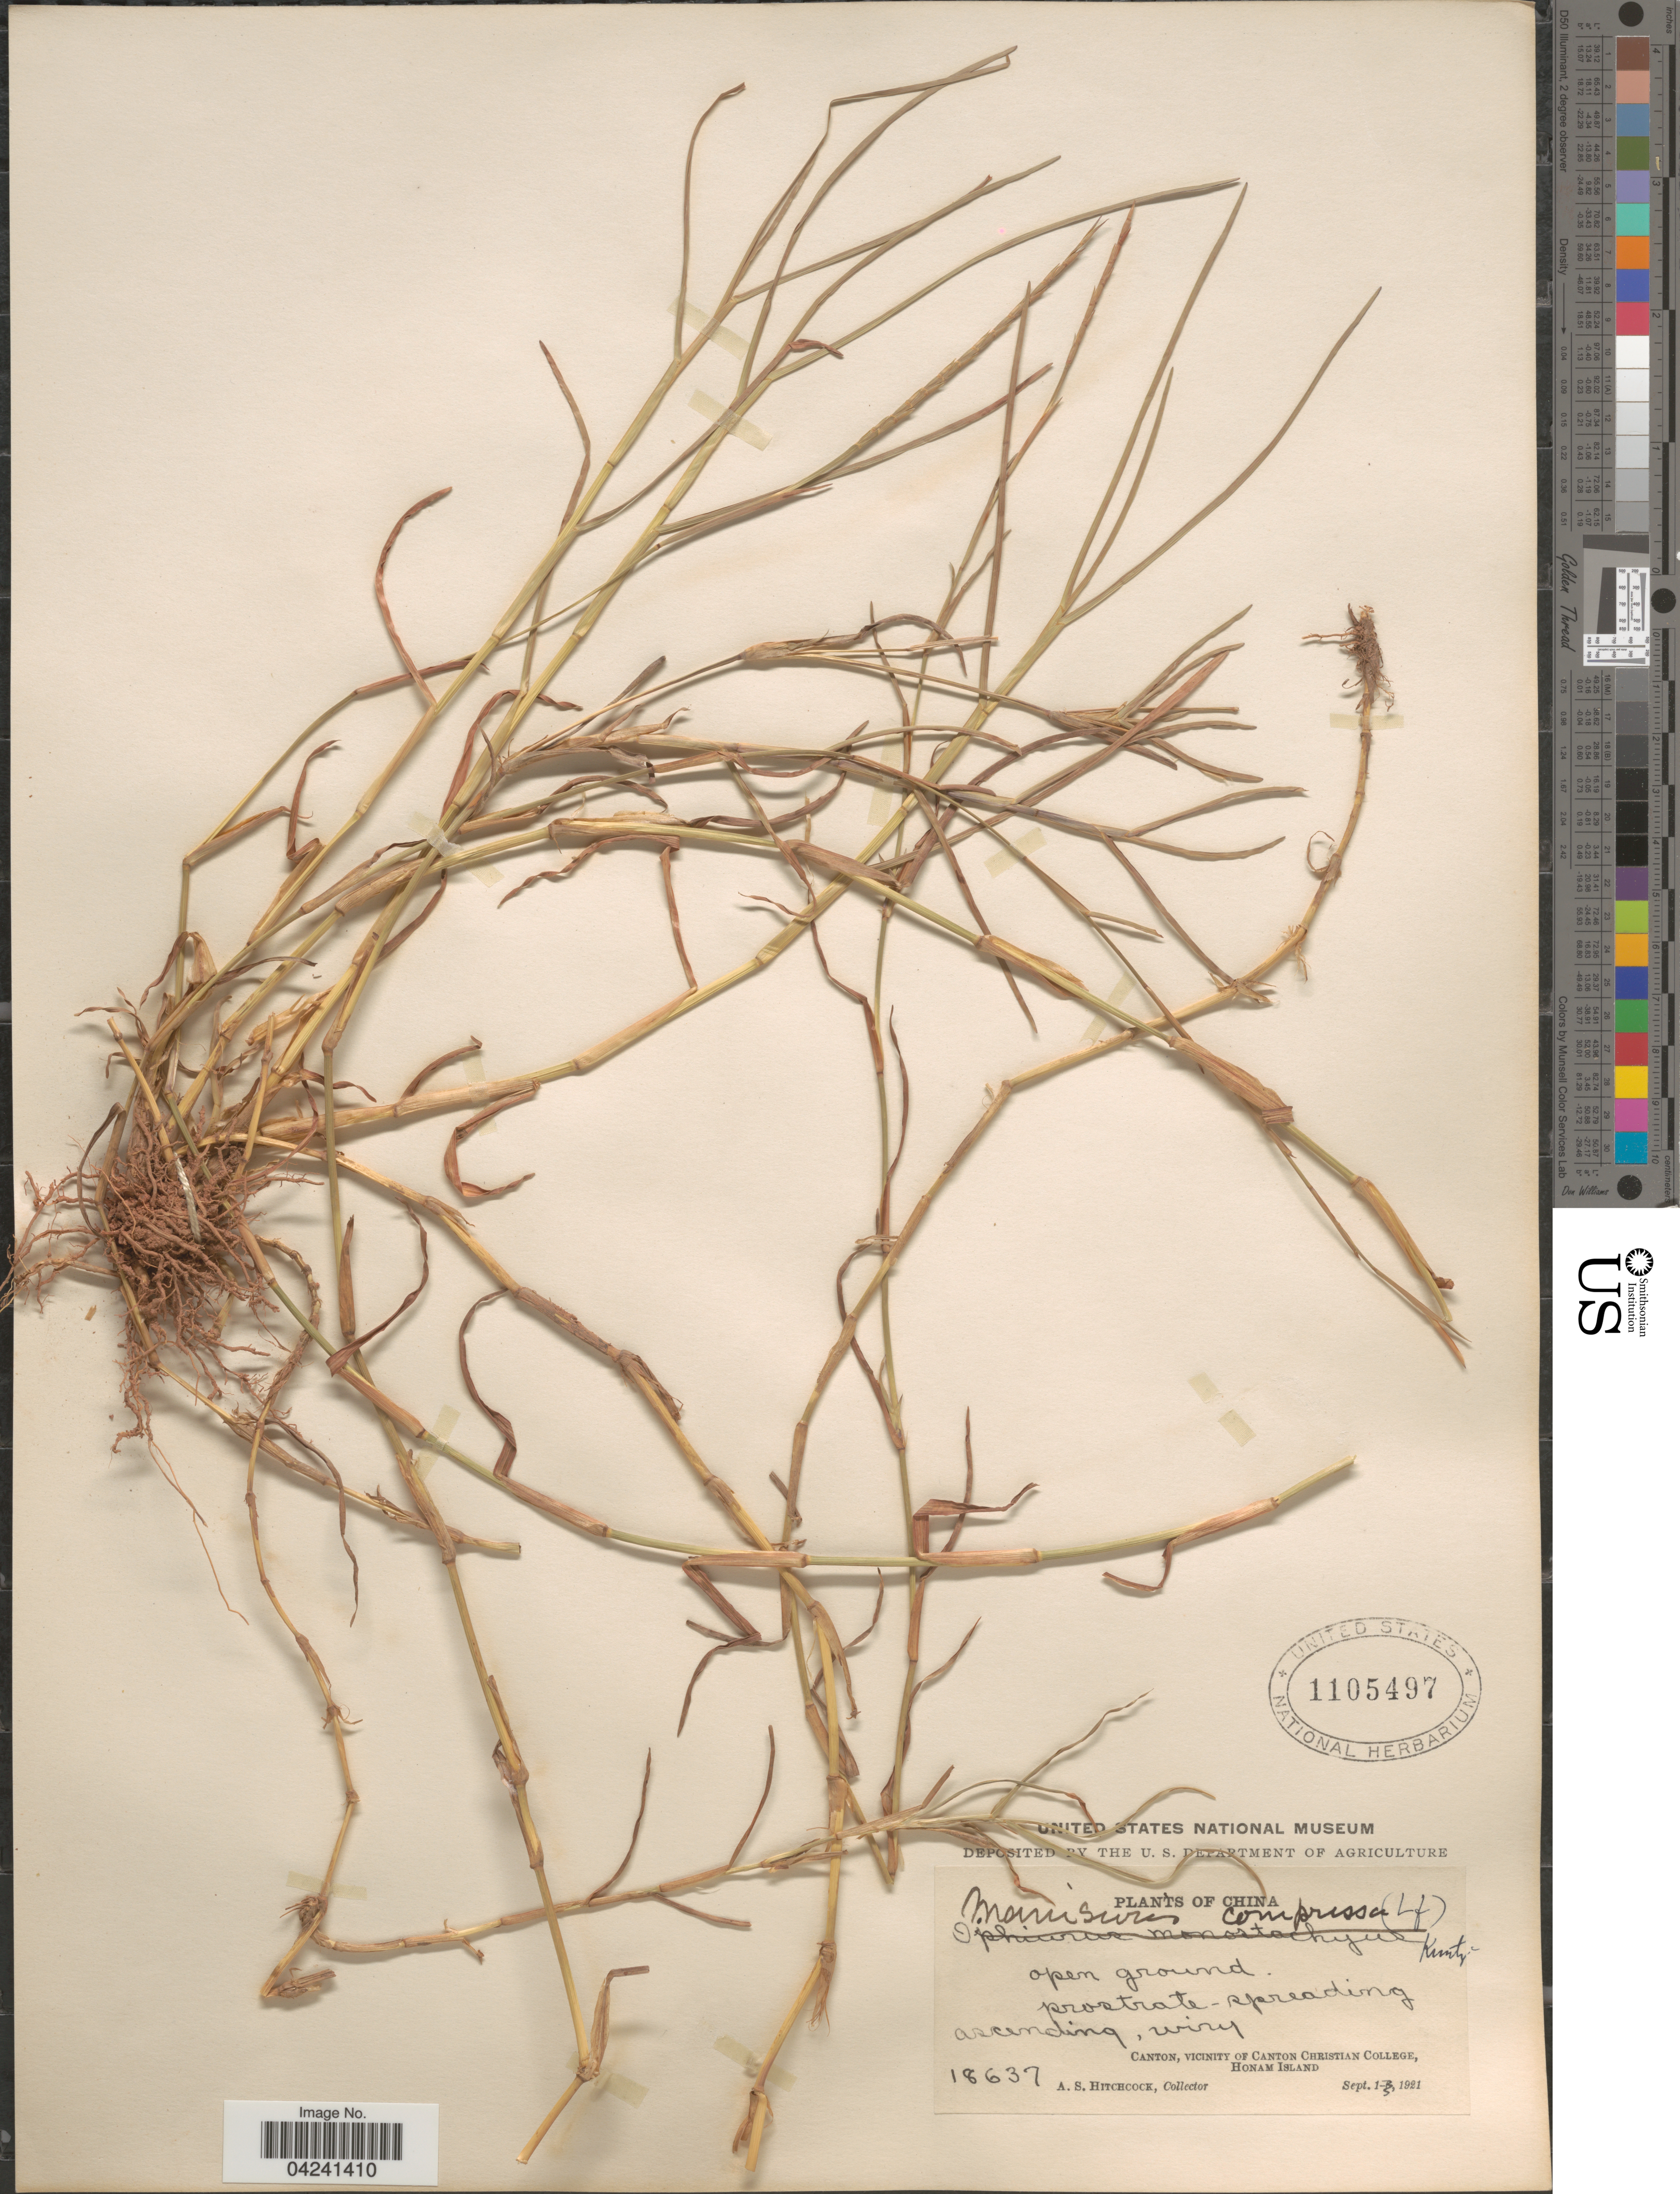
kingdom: Plantae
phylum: Tracheophyta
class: Liliopsida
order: Poales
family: Poaceae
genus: Hemarthria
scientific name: Hemarthria compressa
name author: (L.) R. Br.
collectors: A. S. Hitchcock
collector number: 18637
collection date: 1921-09-01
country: China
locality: Canton, vicinity of Canton Christian College, Honam Island.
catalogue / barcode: US 1105497